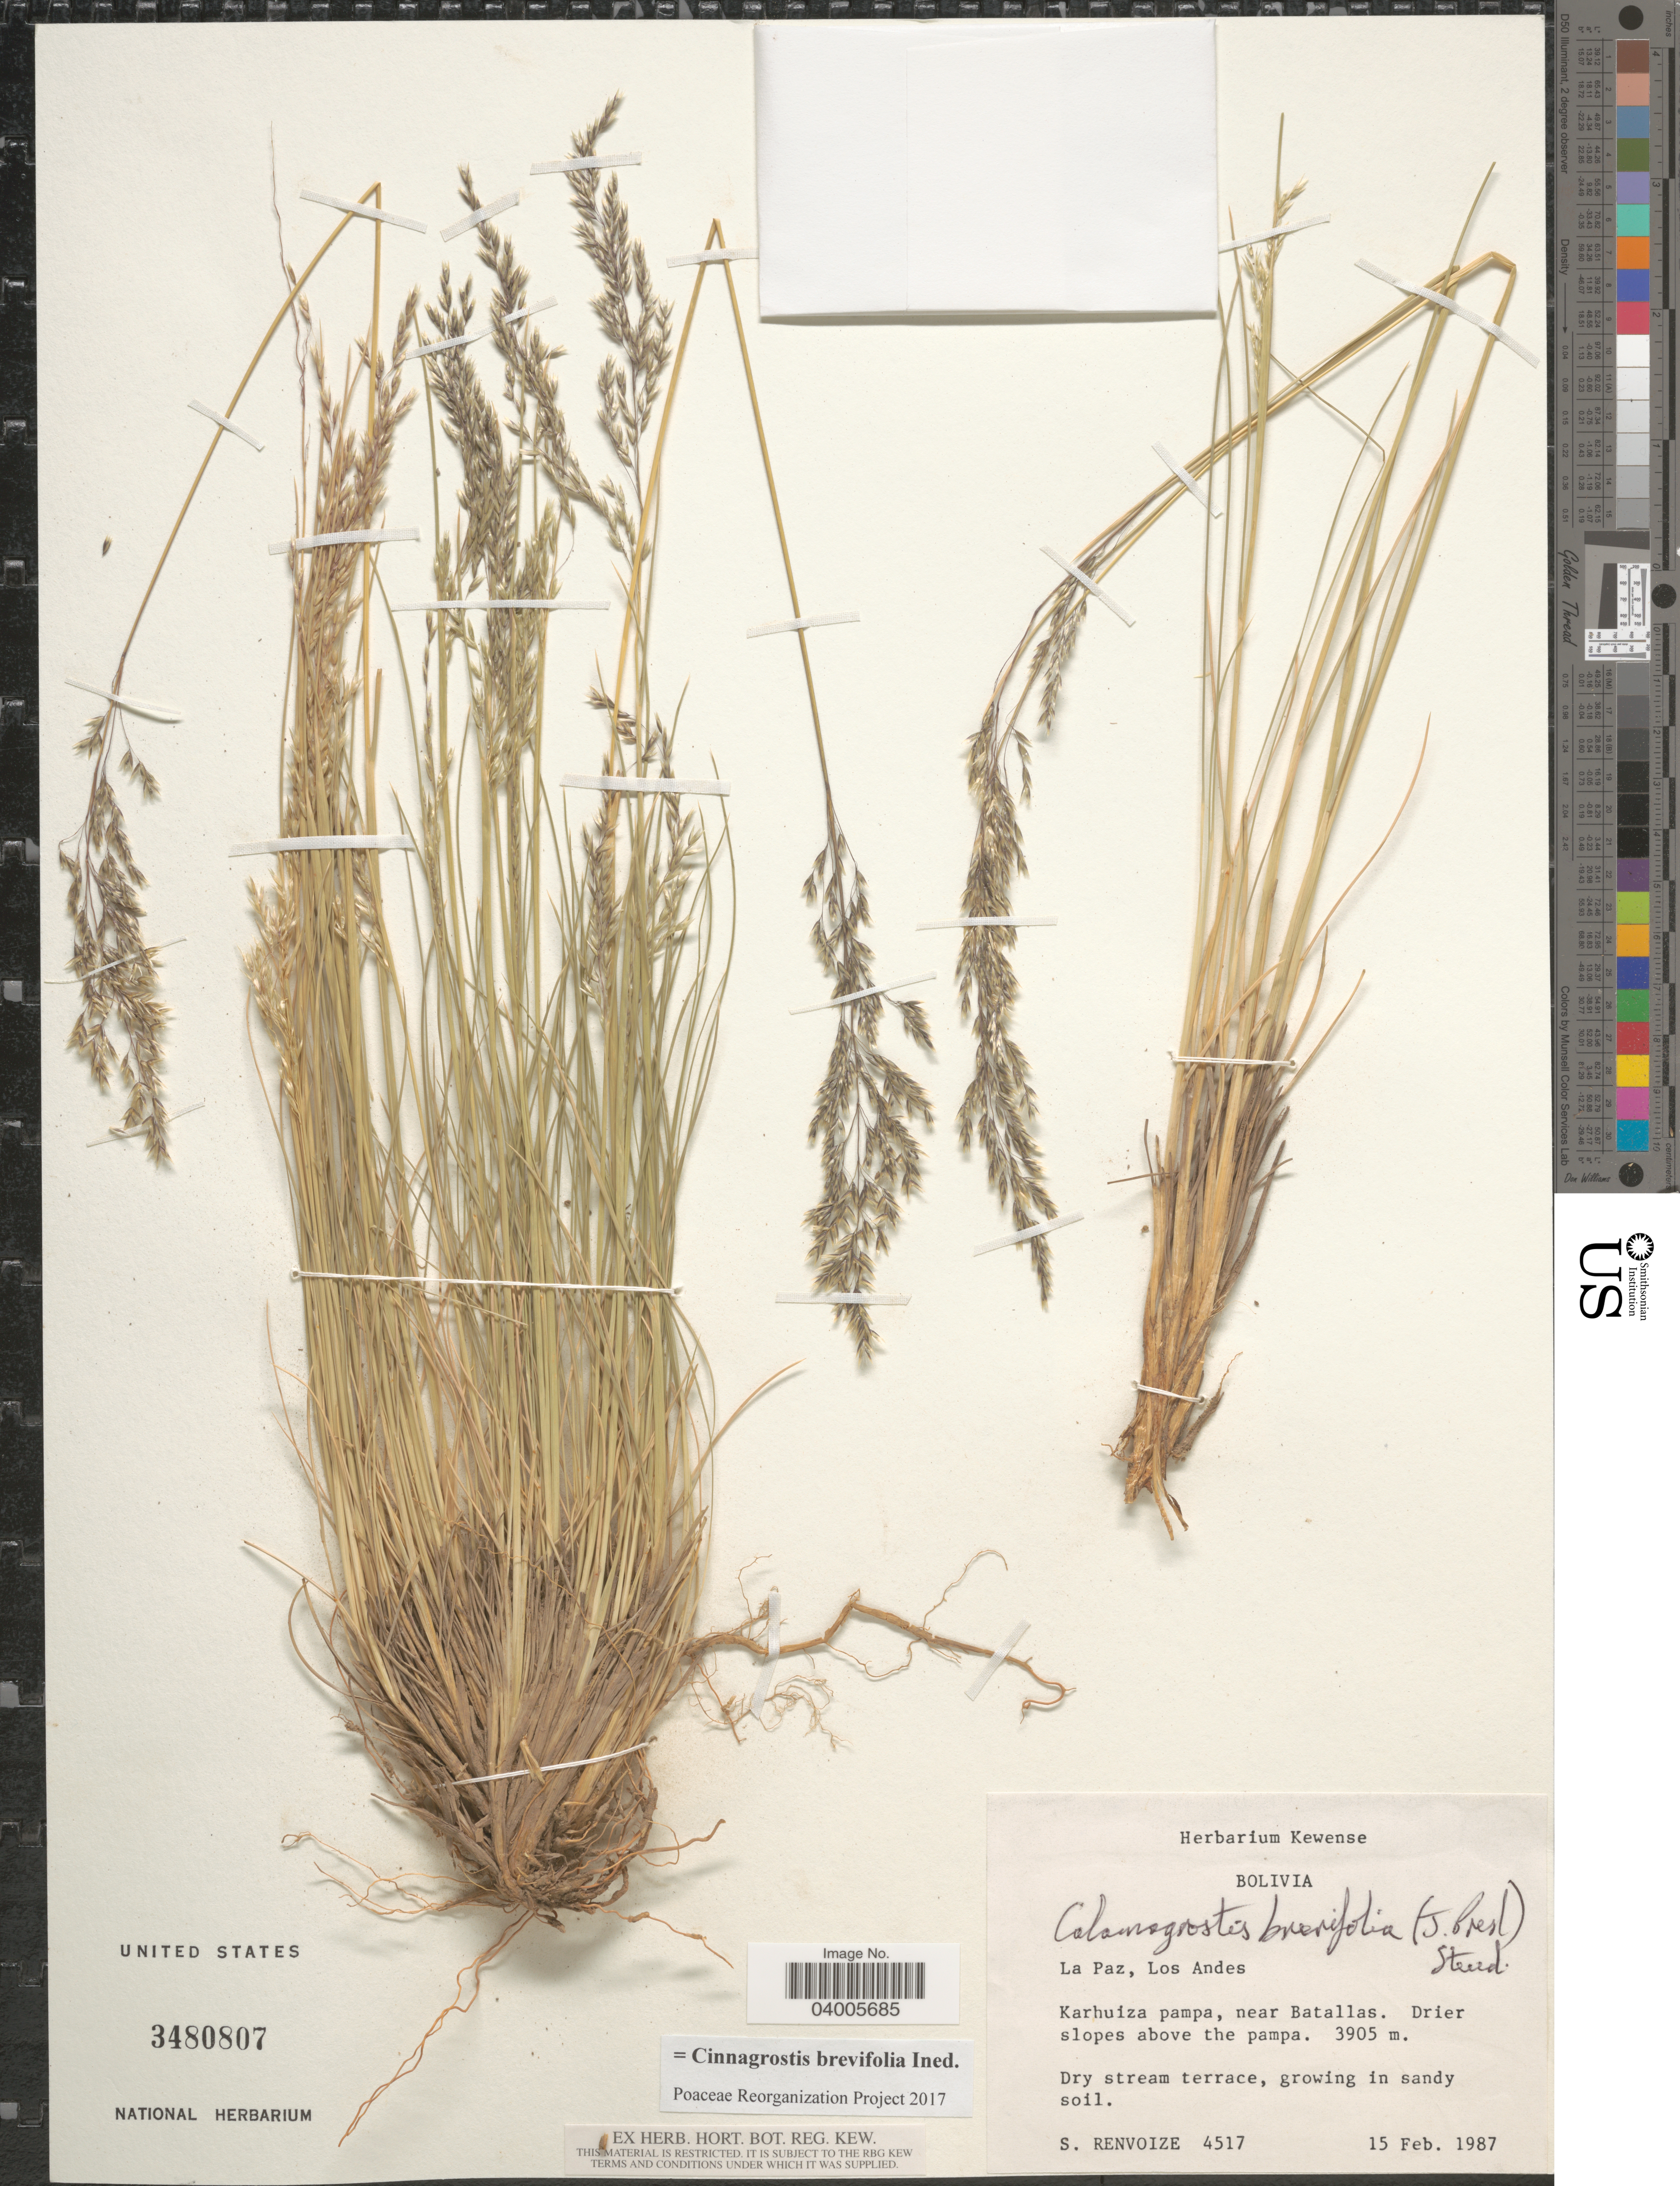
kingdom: Plantae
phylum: Tracheophyta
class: Liliopsida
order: Poales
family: Poaceae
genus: Cinnagrostis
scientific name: Cinnagrostis brevifolia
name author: (J. Presl) P.M. Peterson et al.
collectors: S. A. Renvoize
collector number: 4517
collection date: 1987-02-15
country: Bolivia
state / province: La Paz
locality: Los Andes. Karhuiza pampa, near Batallas. Drier slopes above the pampa.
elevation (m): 3905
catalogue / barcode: US 3480807